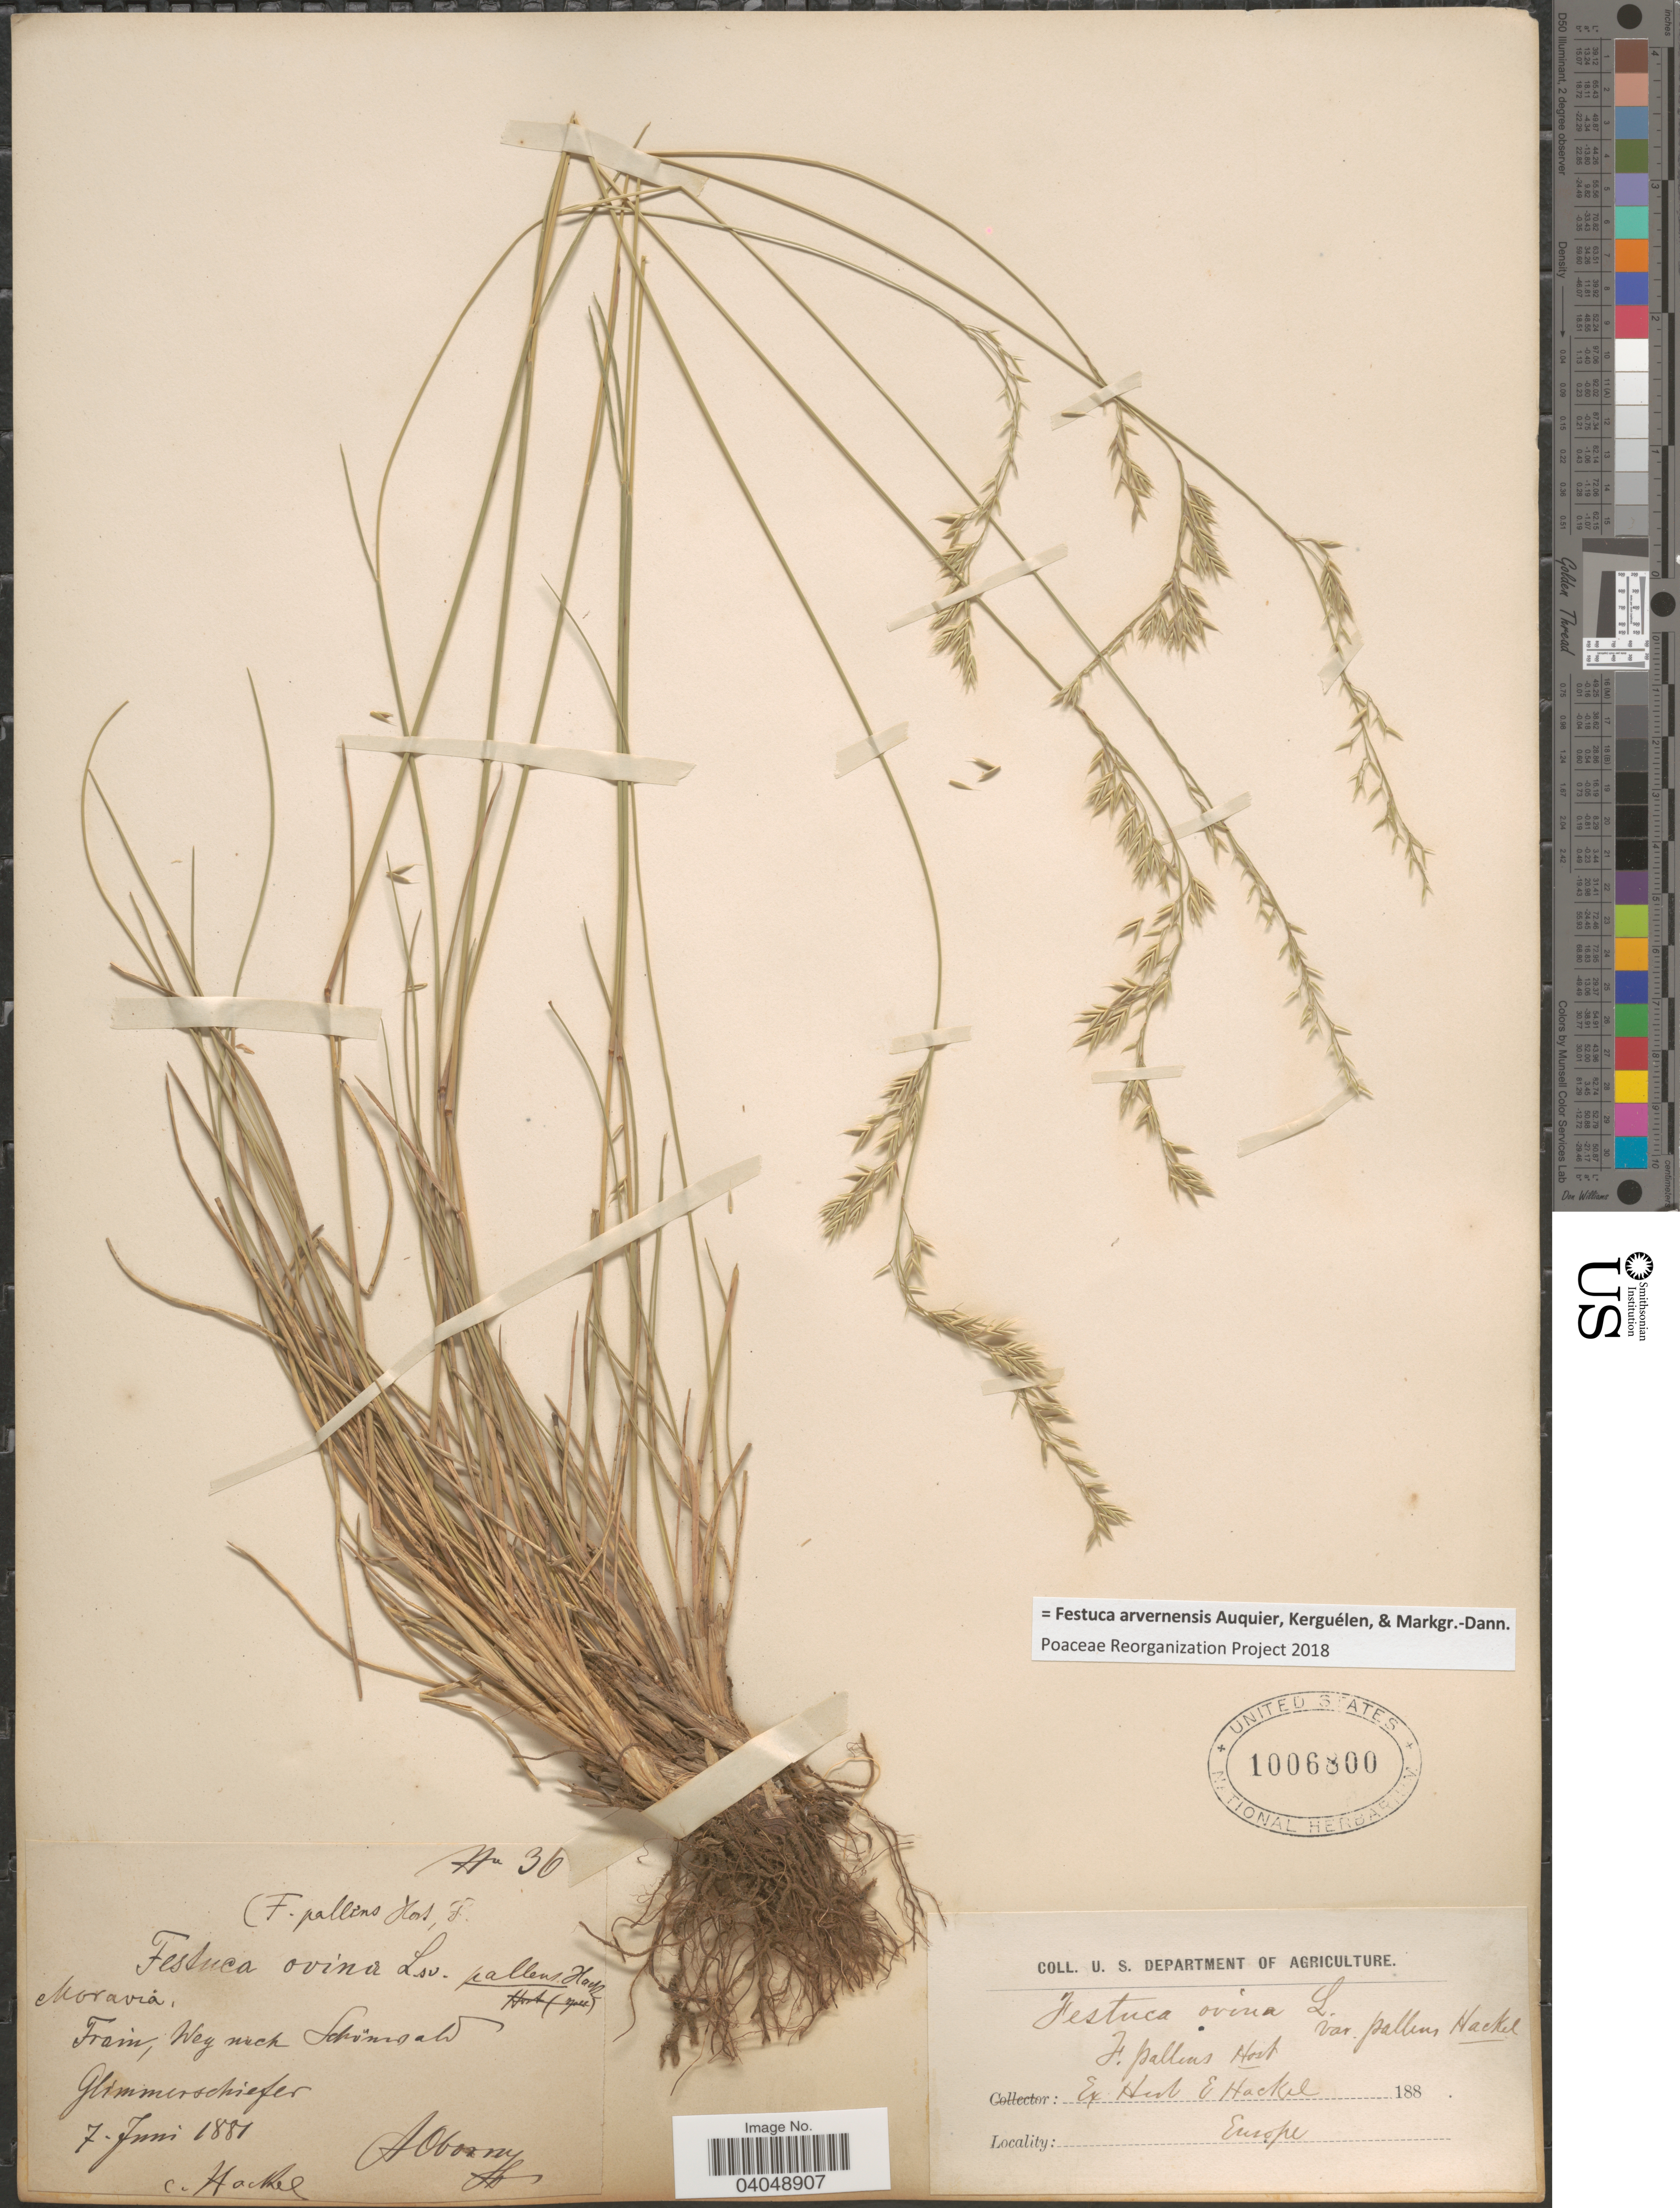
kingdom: Plantae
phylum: Tracheophyta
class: Liliopsida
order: Poales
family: Poaceae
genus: Festuca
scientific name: Festuca arvernensis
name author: Auquier et al.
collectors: A. Oborny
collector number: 36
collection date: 1881-06-07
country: Czechia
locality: Moravia, Frain, Weg nach Schonwald. Europe.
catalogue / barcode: US 1006800